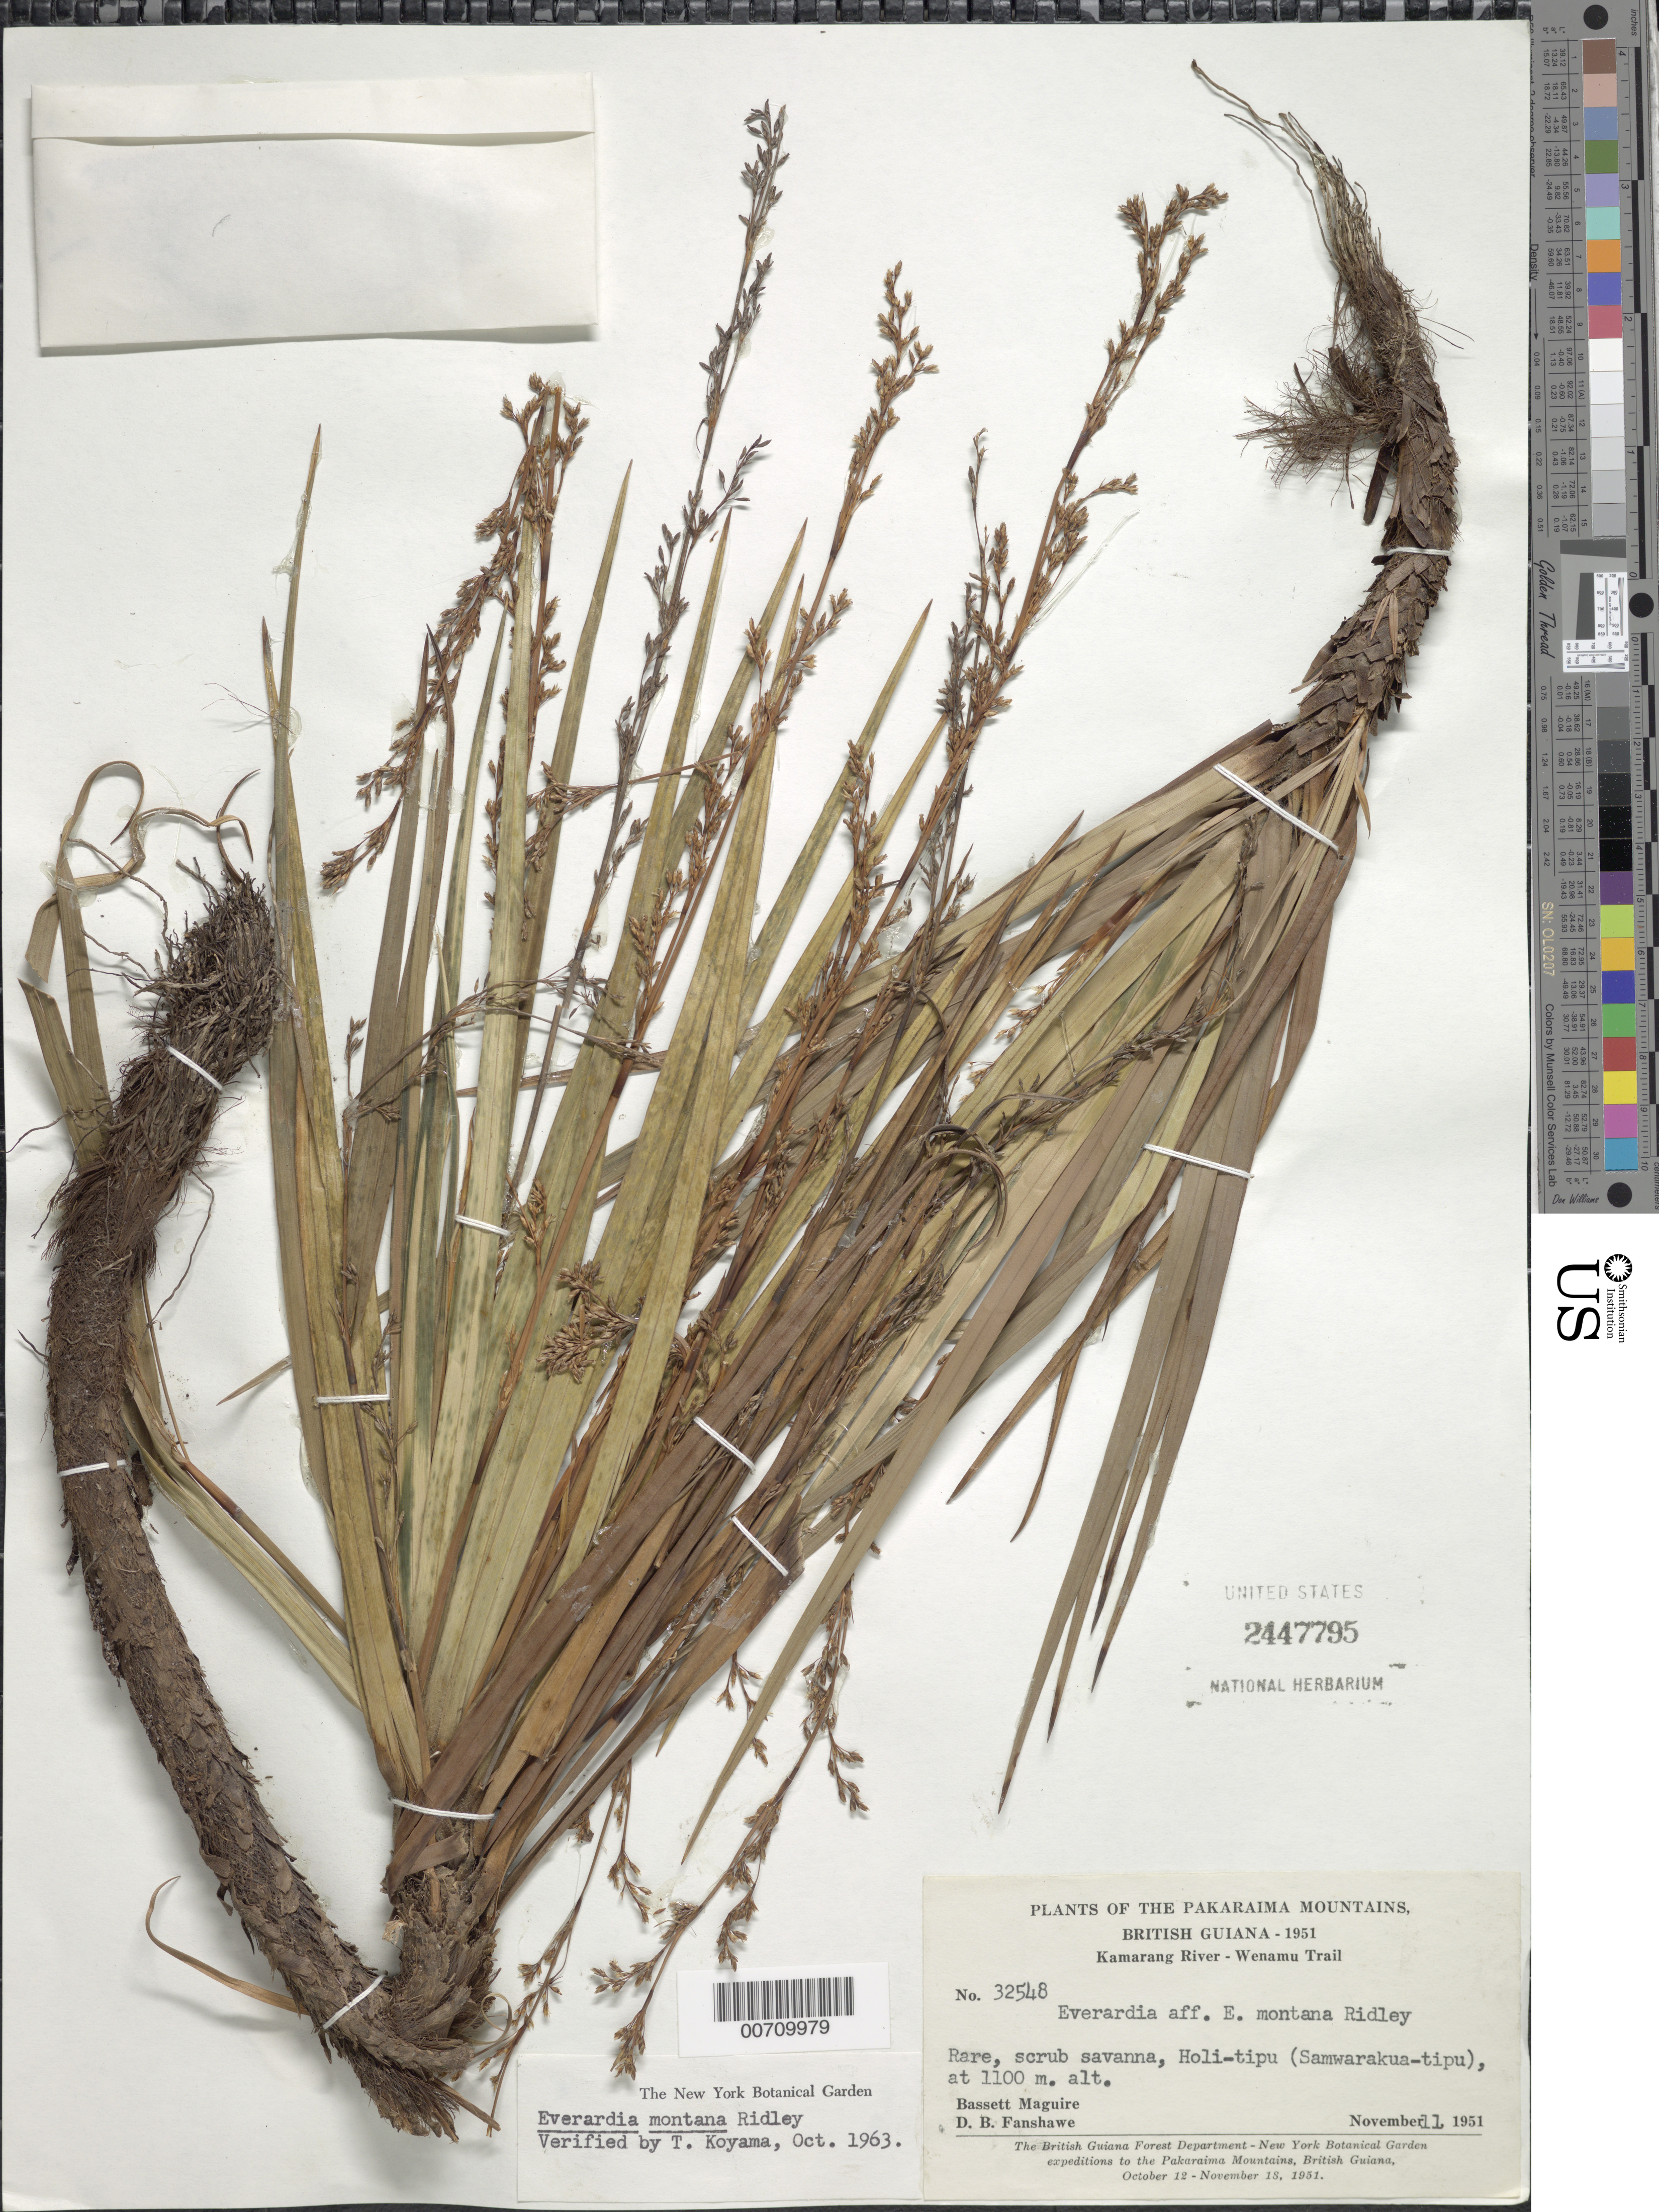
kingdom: Plantae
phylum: Tracheophyta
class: Liliopsida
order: Poales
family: Cyperaceae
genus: Cephalocarpus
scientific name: Cephalocarpus montanus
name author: (Ridley) S.M. Costa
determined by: Strong, Mark T., (BOT), Smithsonian Institution - National Museum of Natural History (UNITED STATES)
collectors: B. Maguire & D. B. Fanshawe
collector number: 32548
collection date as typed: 11-Nov-51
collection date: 1951-11-11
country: Guyana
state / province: Cuyuni-Mazaruni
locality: Samwarakna-tipu (Holi-tipu), Kamarang River - Wenamu Trail, Pakaraima Mts.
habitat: Scrub savanna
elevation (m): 1100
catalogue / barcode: US 2447795